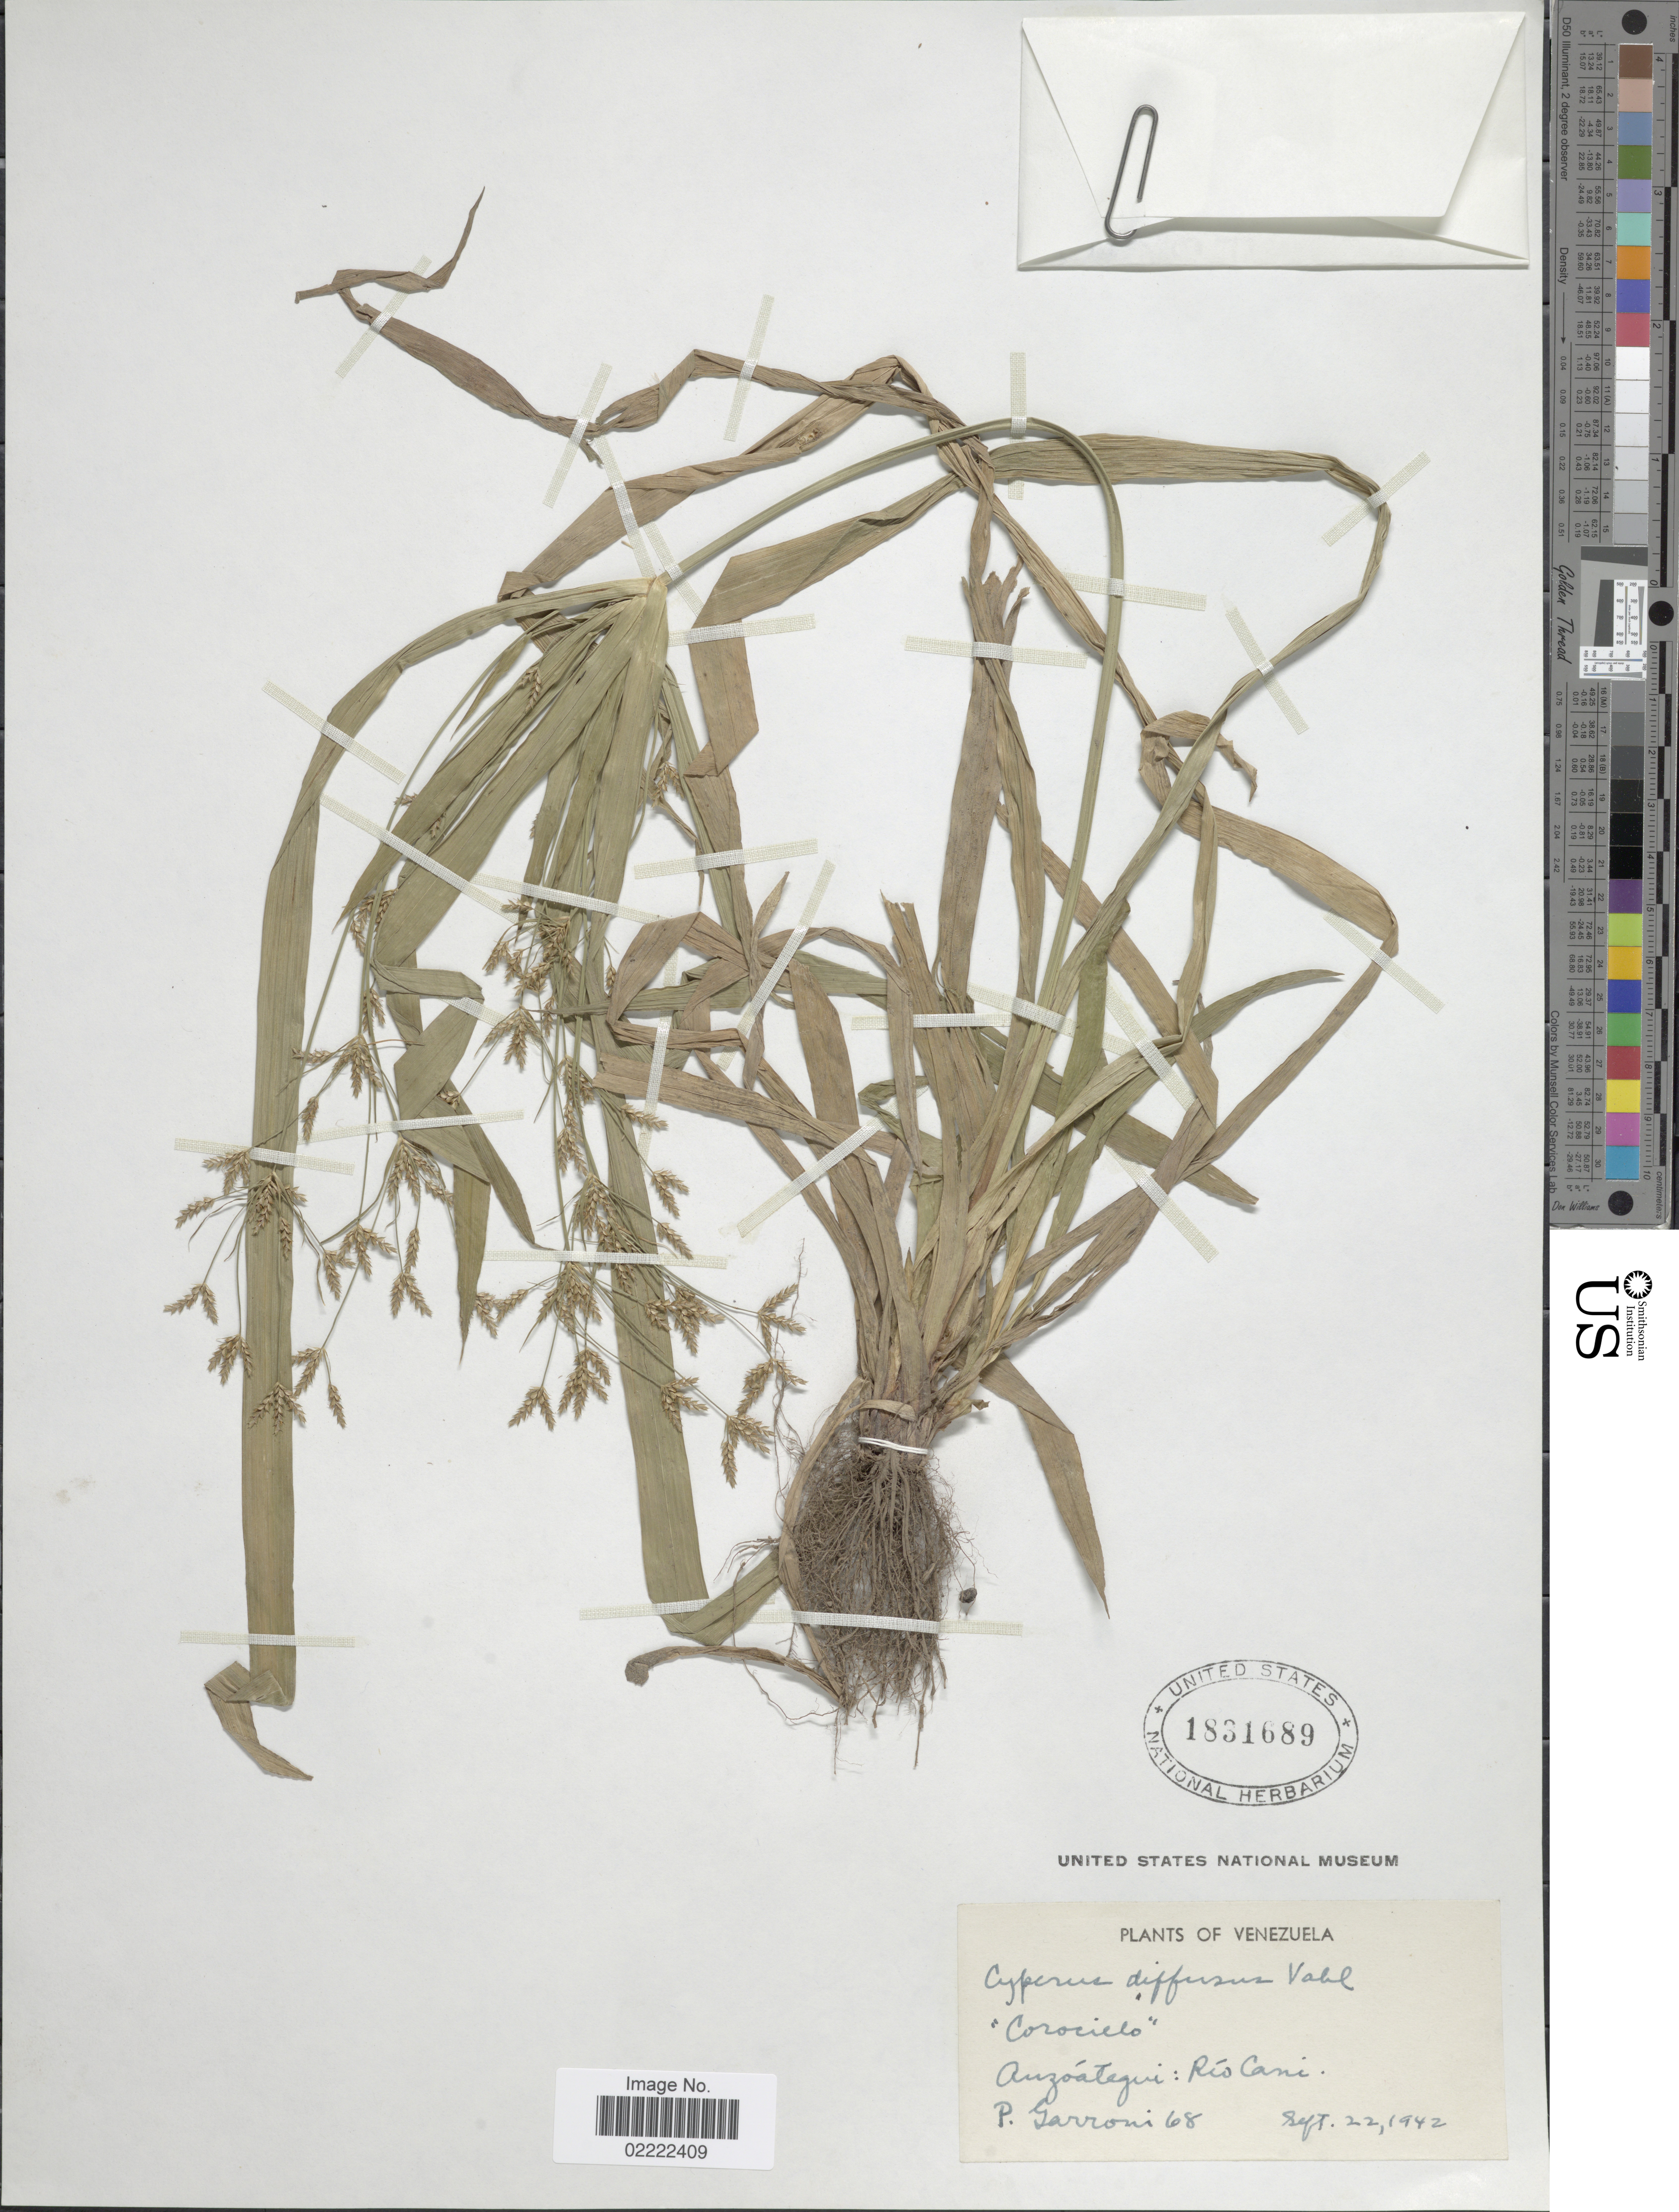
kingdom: Plantae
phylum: Tracheophyta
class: Liliopsida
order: Poales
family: Cyperaceae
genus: Cyperus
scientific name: Cyperus laxus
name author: Lam.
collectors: P. Garroni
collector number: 68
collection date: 1942-09-22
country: Venezuela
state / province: Anzoategui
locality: Rio Cani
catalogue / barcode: US 1831689